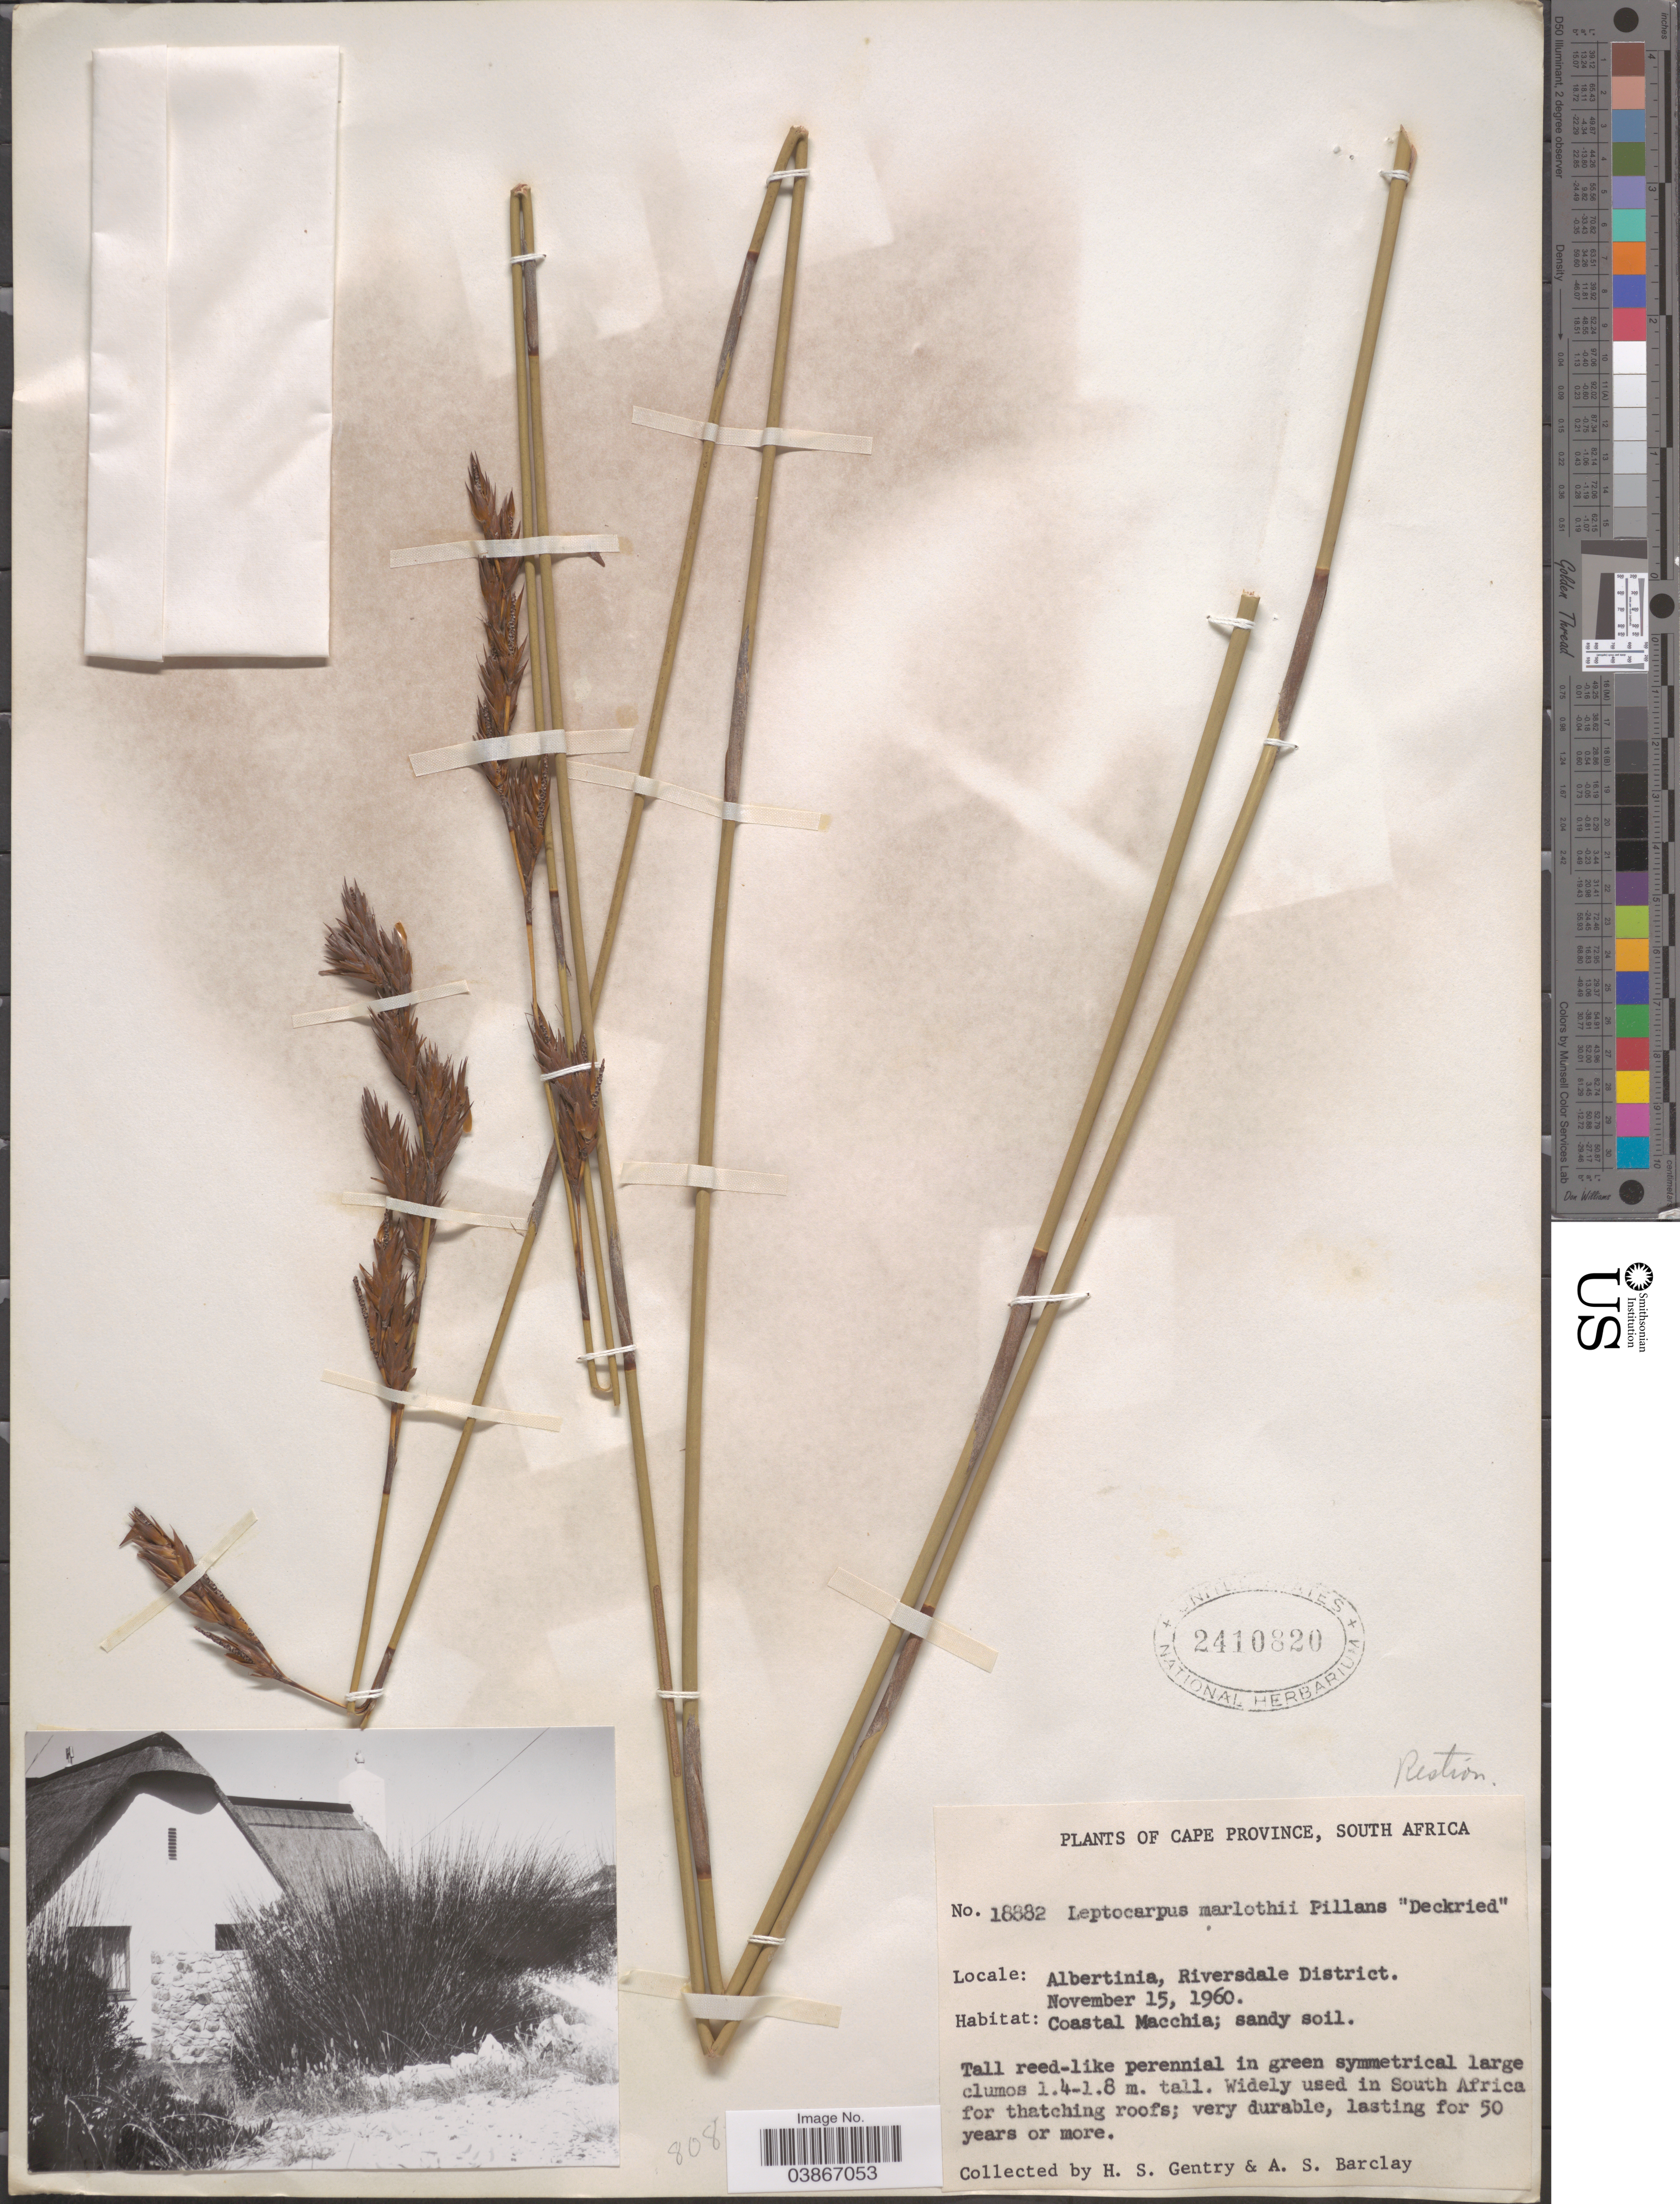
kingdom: Plantae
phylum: Tracheophyta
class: Liliopsida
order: Poales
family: Restionaceae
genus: Leptocarpus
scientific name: Leptocarpus marlothii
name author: Pillans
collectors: H. S. Gentry & A. S. Barclay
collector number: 18882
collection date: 1960-11-15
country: South Africa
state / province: Western Cape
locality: Albertina, Riversdale District. Coastal Macchia.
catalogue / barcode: US 2410820